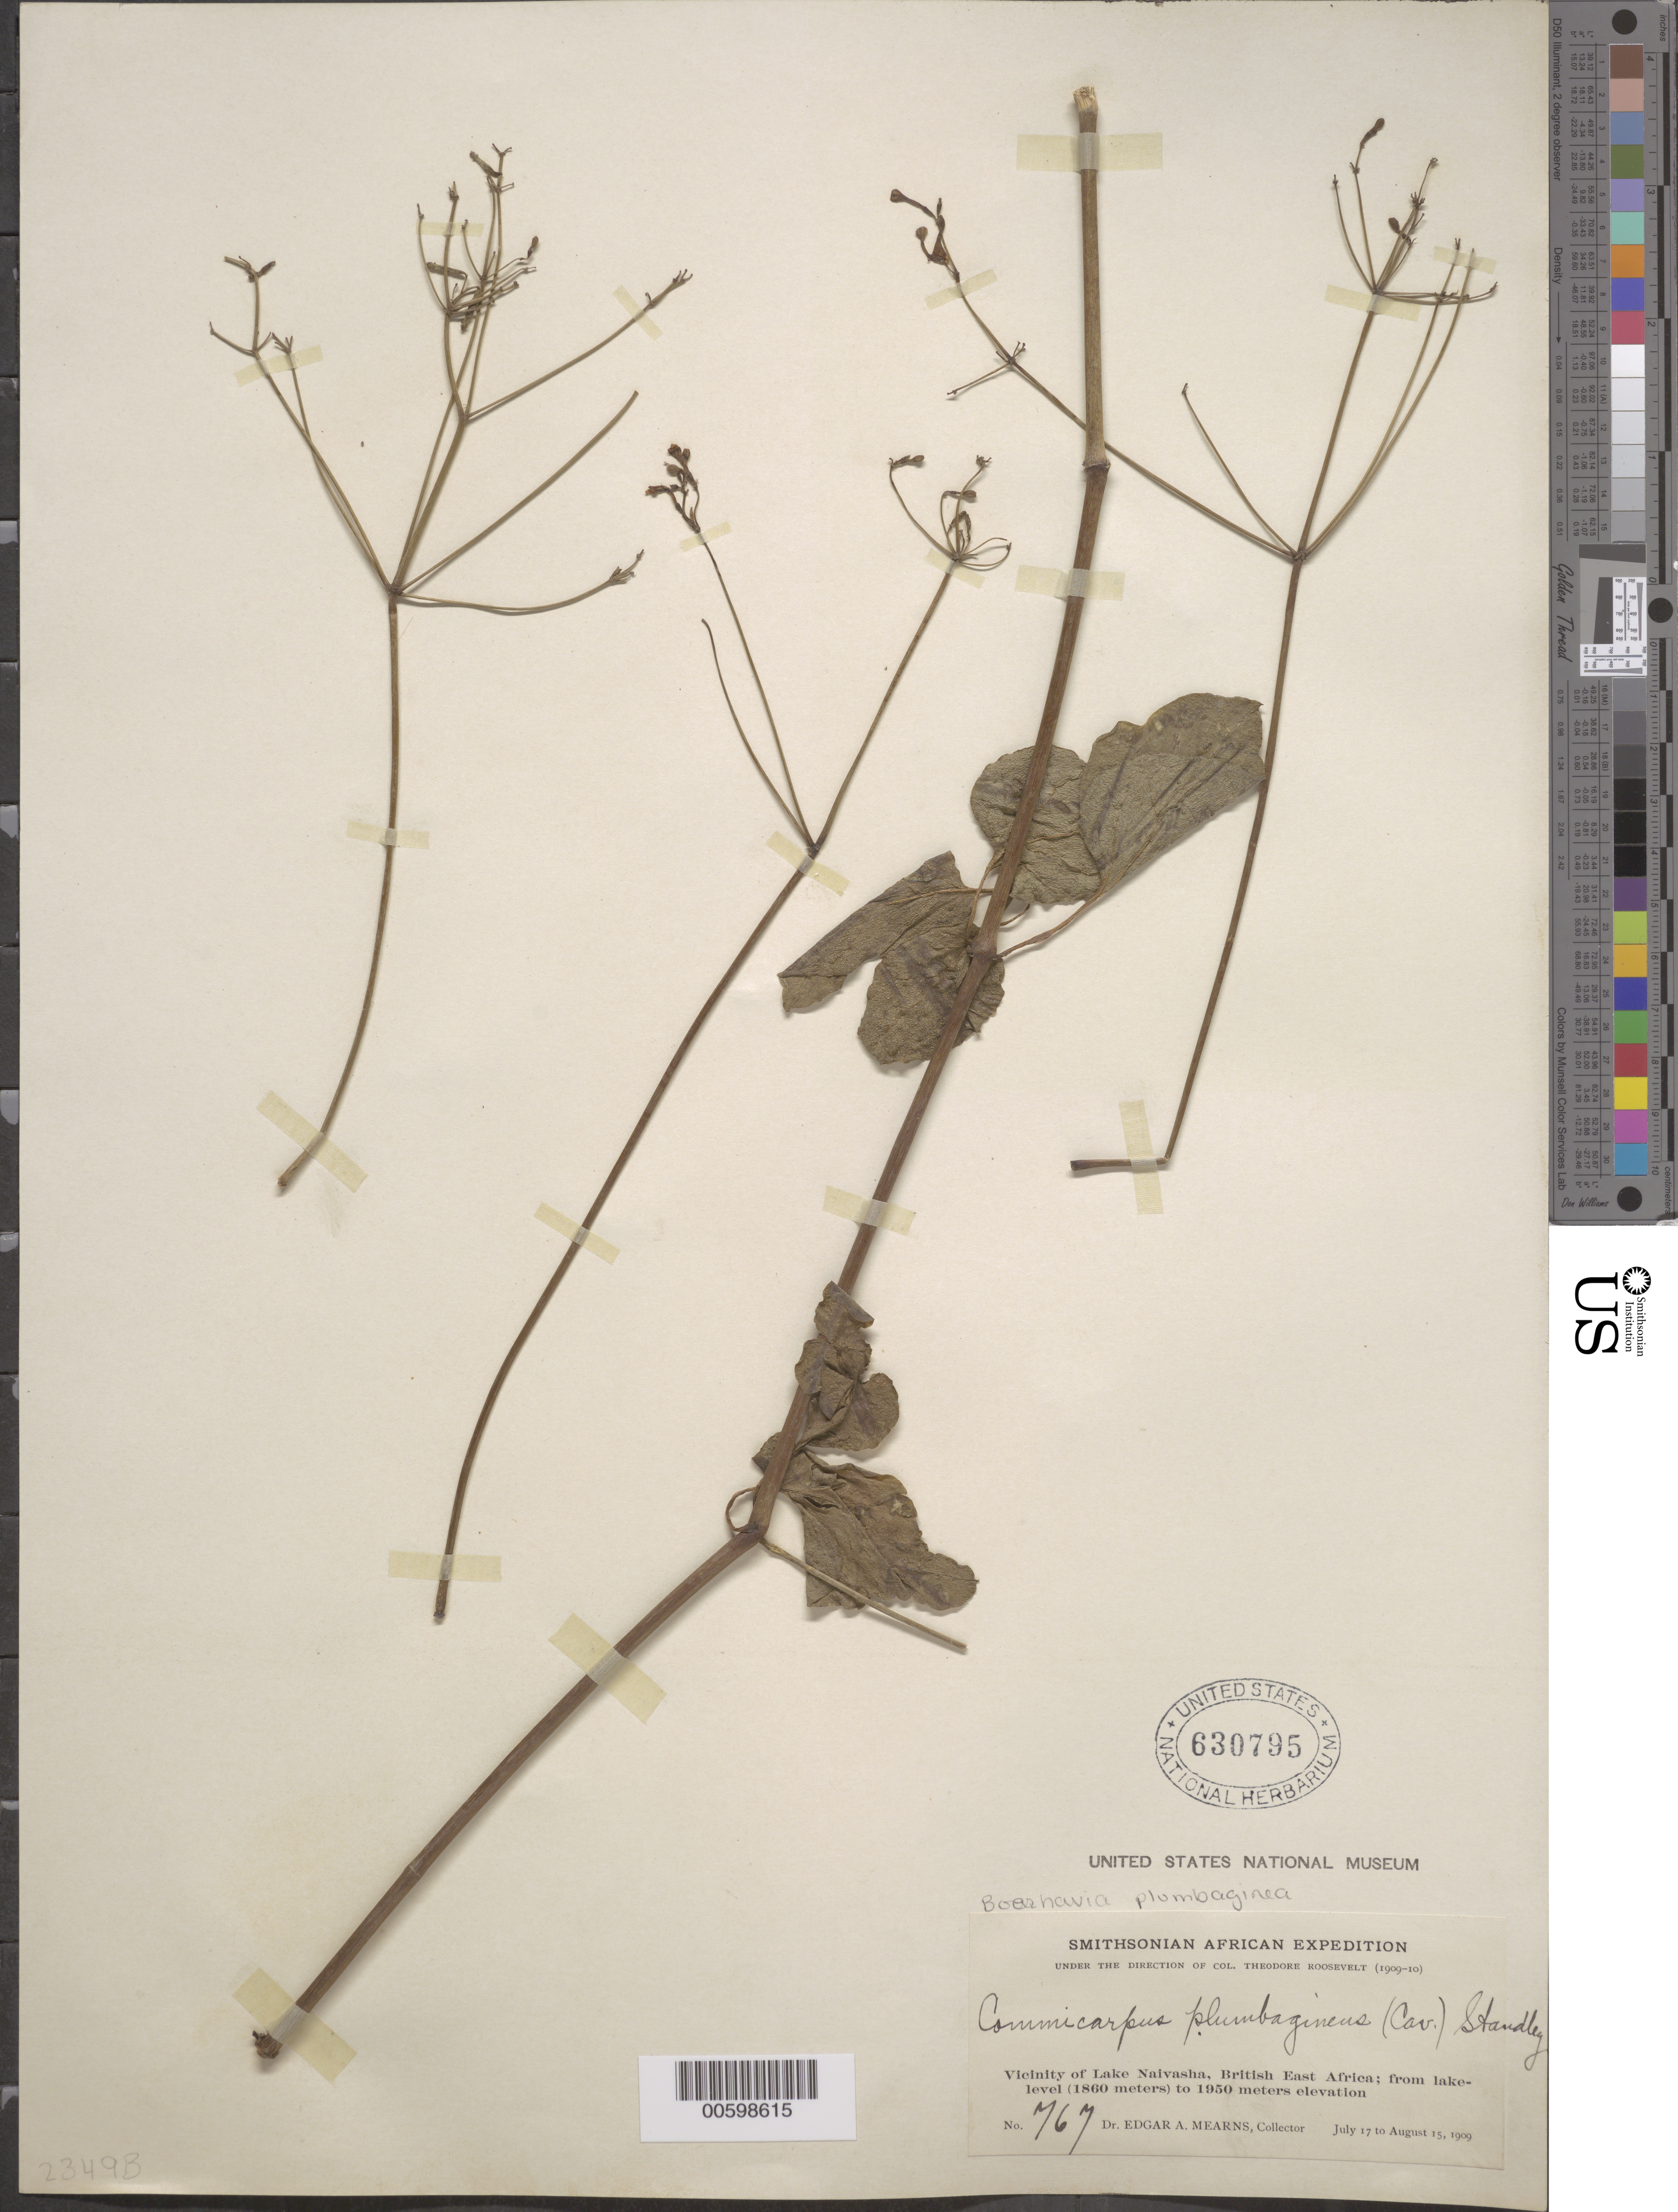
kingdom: Plantae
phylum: Tracheophyta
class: Magnoliopsida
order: Caryophyllales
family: Nyctaginaceae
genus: Boerhavia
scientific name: Boerhavia plumbaginea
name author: Cav.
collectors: E. A. Mearns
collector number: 767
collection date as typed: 17 Jul 1909 to 15 Aug 1909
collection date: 1909-07-17/1909-08-15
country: Kenya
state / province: Nakuru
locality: Vicinity of Lake Naivasha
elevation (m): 1860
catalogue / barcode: US 630795